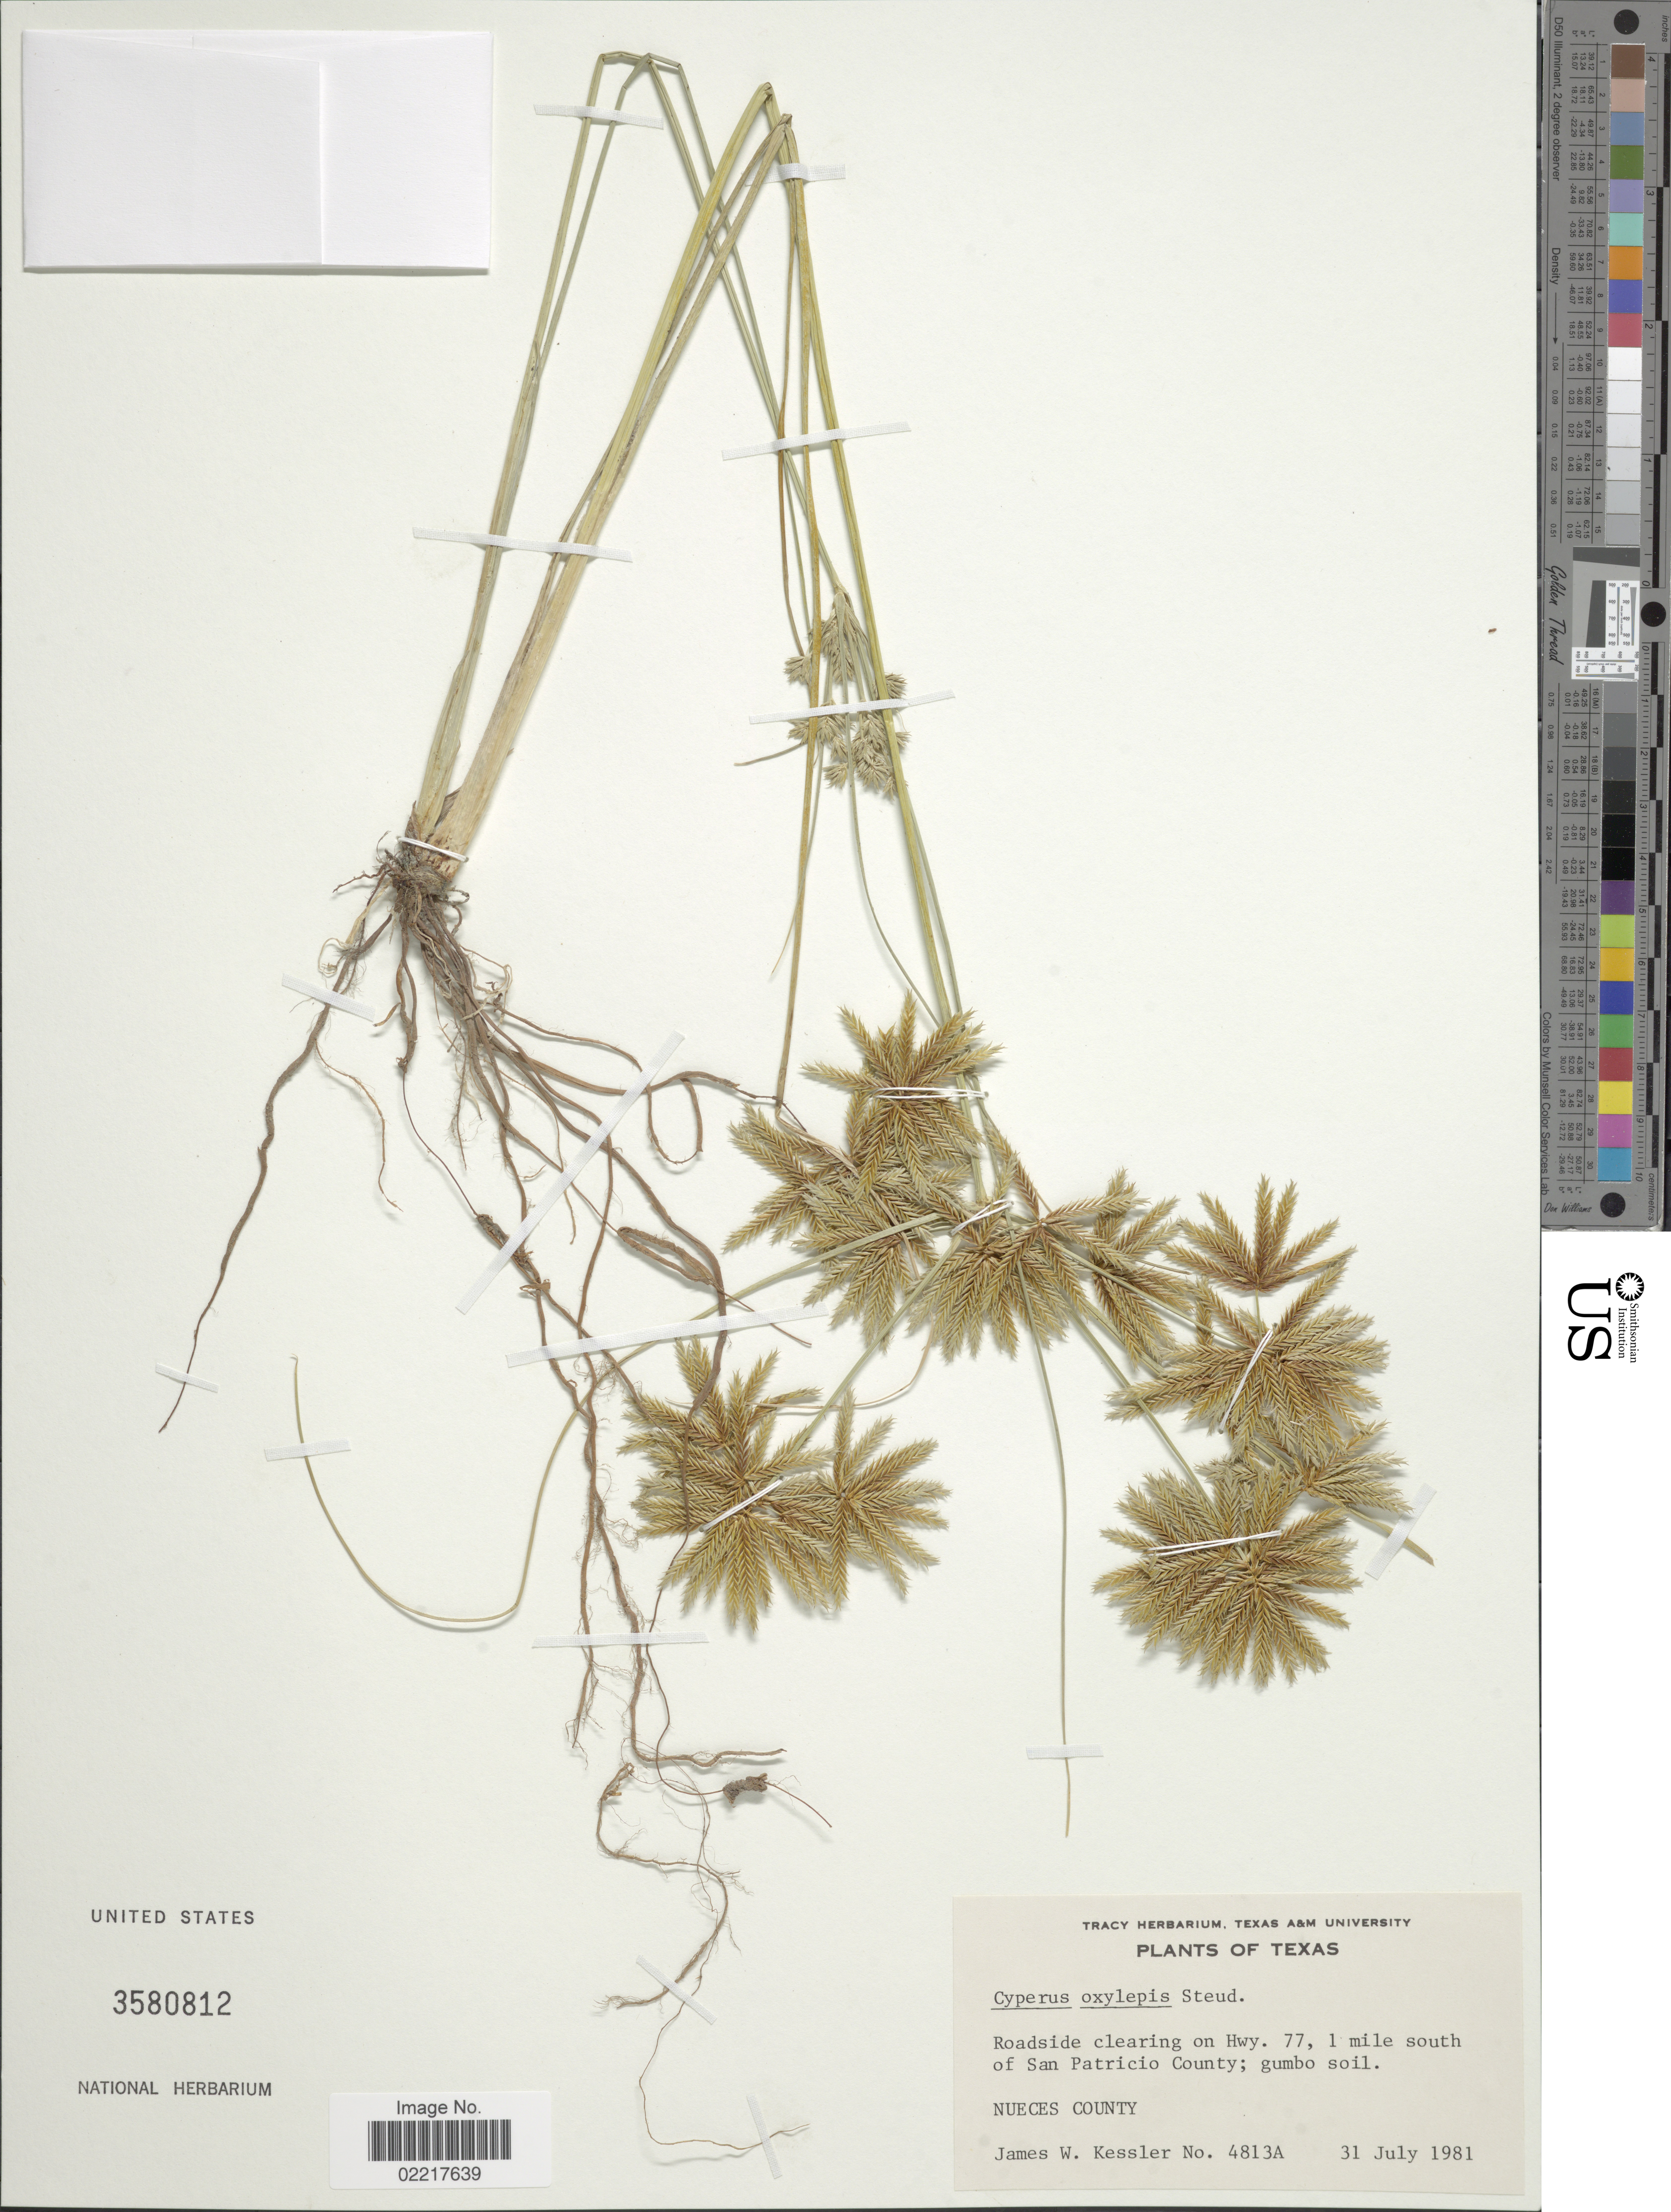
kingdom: Plantae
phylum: Tracheophyta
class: Liliopsida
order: Poales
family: Cyperaceae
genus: Cyperus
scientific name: Cyperus oxylepis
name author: Nees ex Steud.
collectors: J. W. Kessler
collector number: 4813A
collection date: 1981-07-31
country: United States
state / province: Texas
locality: Nueces County. Roadside clearing on Hwy. 77, 1 mile south of San Patricio County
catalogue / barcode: US 3580812